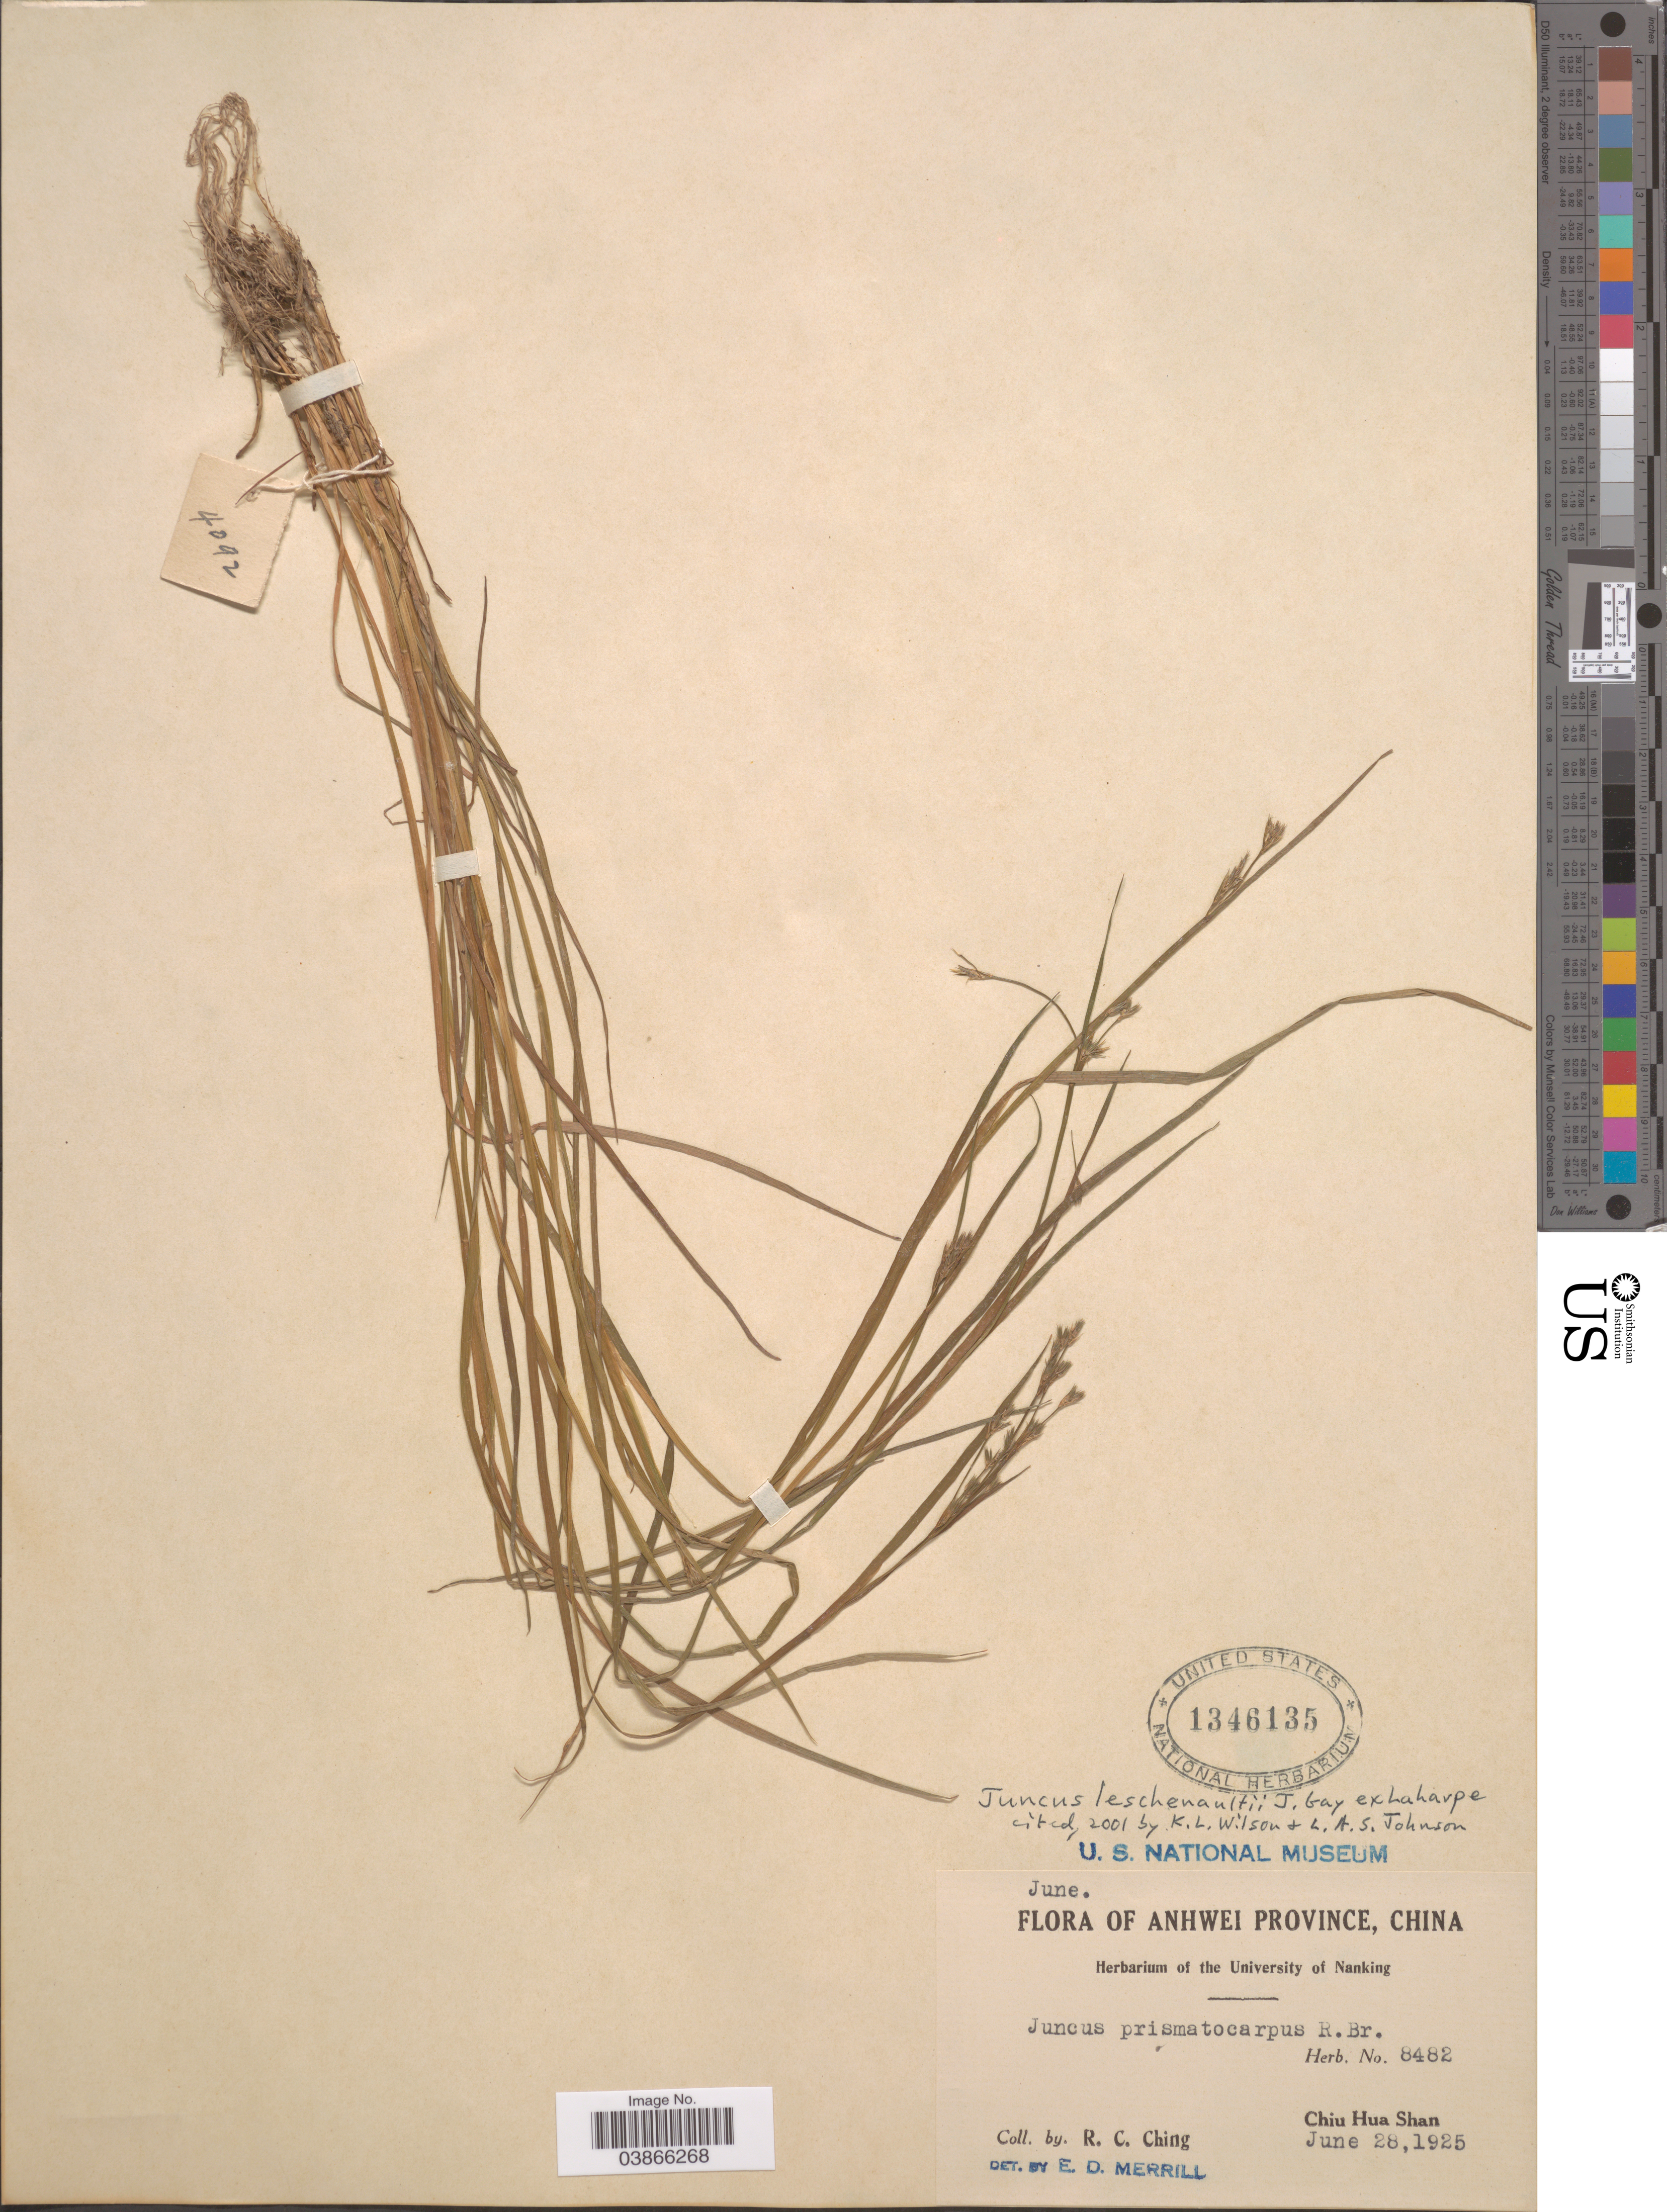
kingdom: Plantae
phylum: Tracheophyta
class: Liliopsida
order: Poales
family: Juncaceae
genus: Juncus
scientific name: Juncus leschenaultii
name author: J. Gay ex Laharpe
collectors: R. C. Ching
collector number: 8482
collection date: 1925-06-28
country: China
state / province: Anhui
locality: Anhwei Province. Chiu Hua Shan.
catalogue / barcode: US 1346135